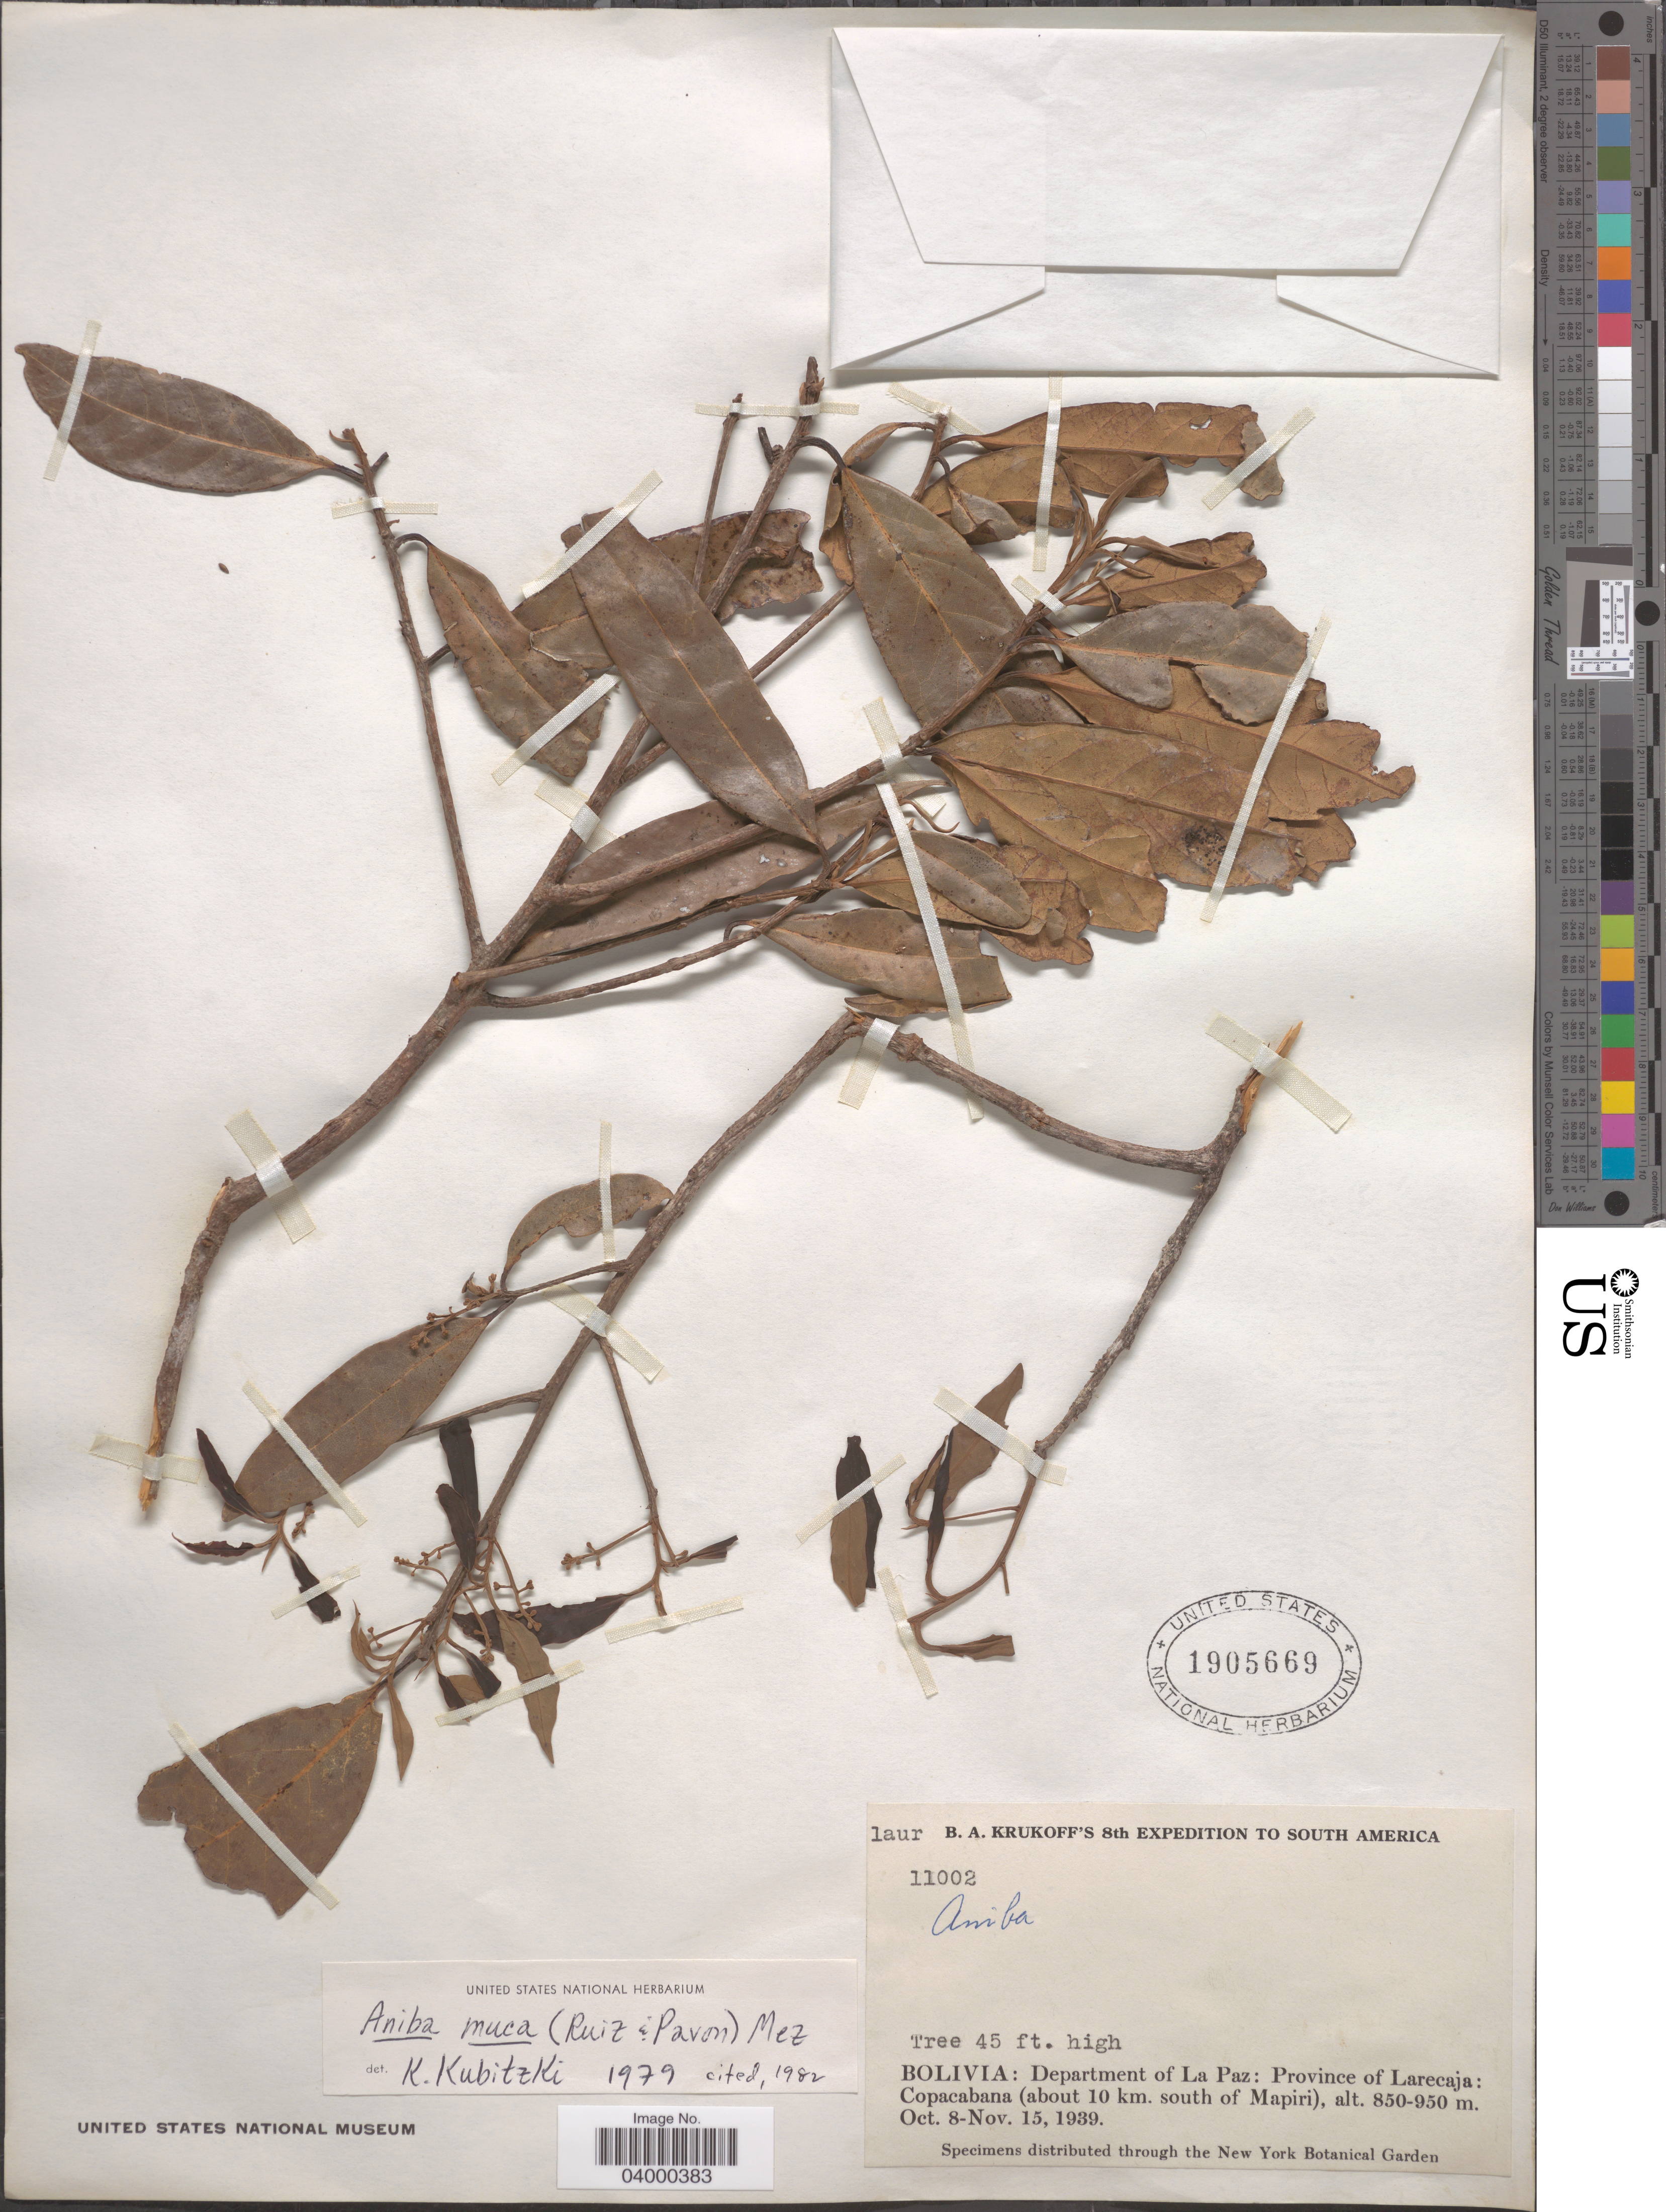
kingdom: Plantae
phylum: Tracheophyta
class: Magnoliopsida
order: Laurales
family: Lauraceae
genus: Aniba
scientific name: Aniba muca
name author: (Ruiz & Pav.) Mez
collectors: B. A. Krukoff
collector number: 11002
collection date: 1939-10-08/1939-11-15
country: Bolivia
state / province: La Paz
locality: Department of La Paz: Province of Larecaja: Copacabana (about 10 km. south of Mapiri).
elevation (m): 850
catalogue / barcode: US 1905669